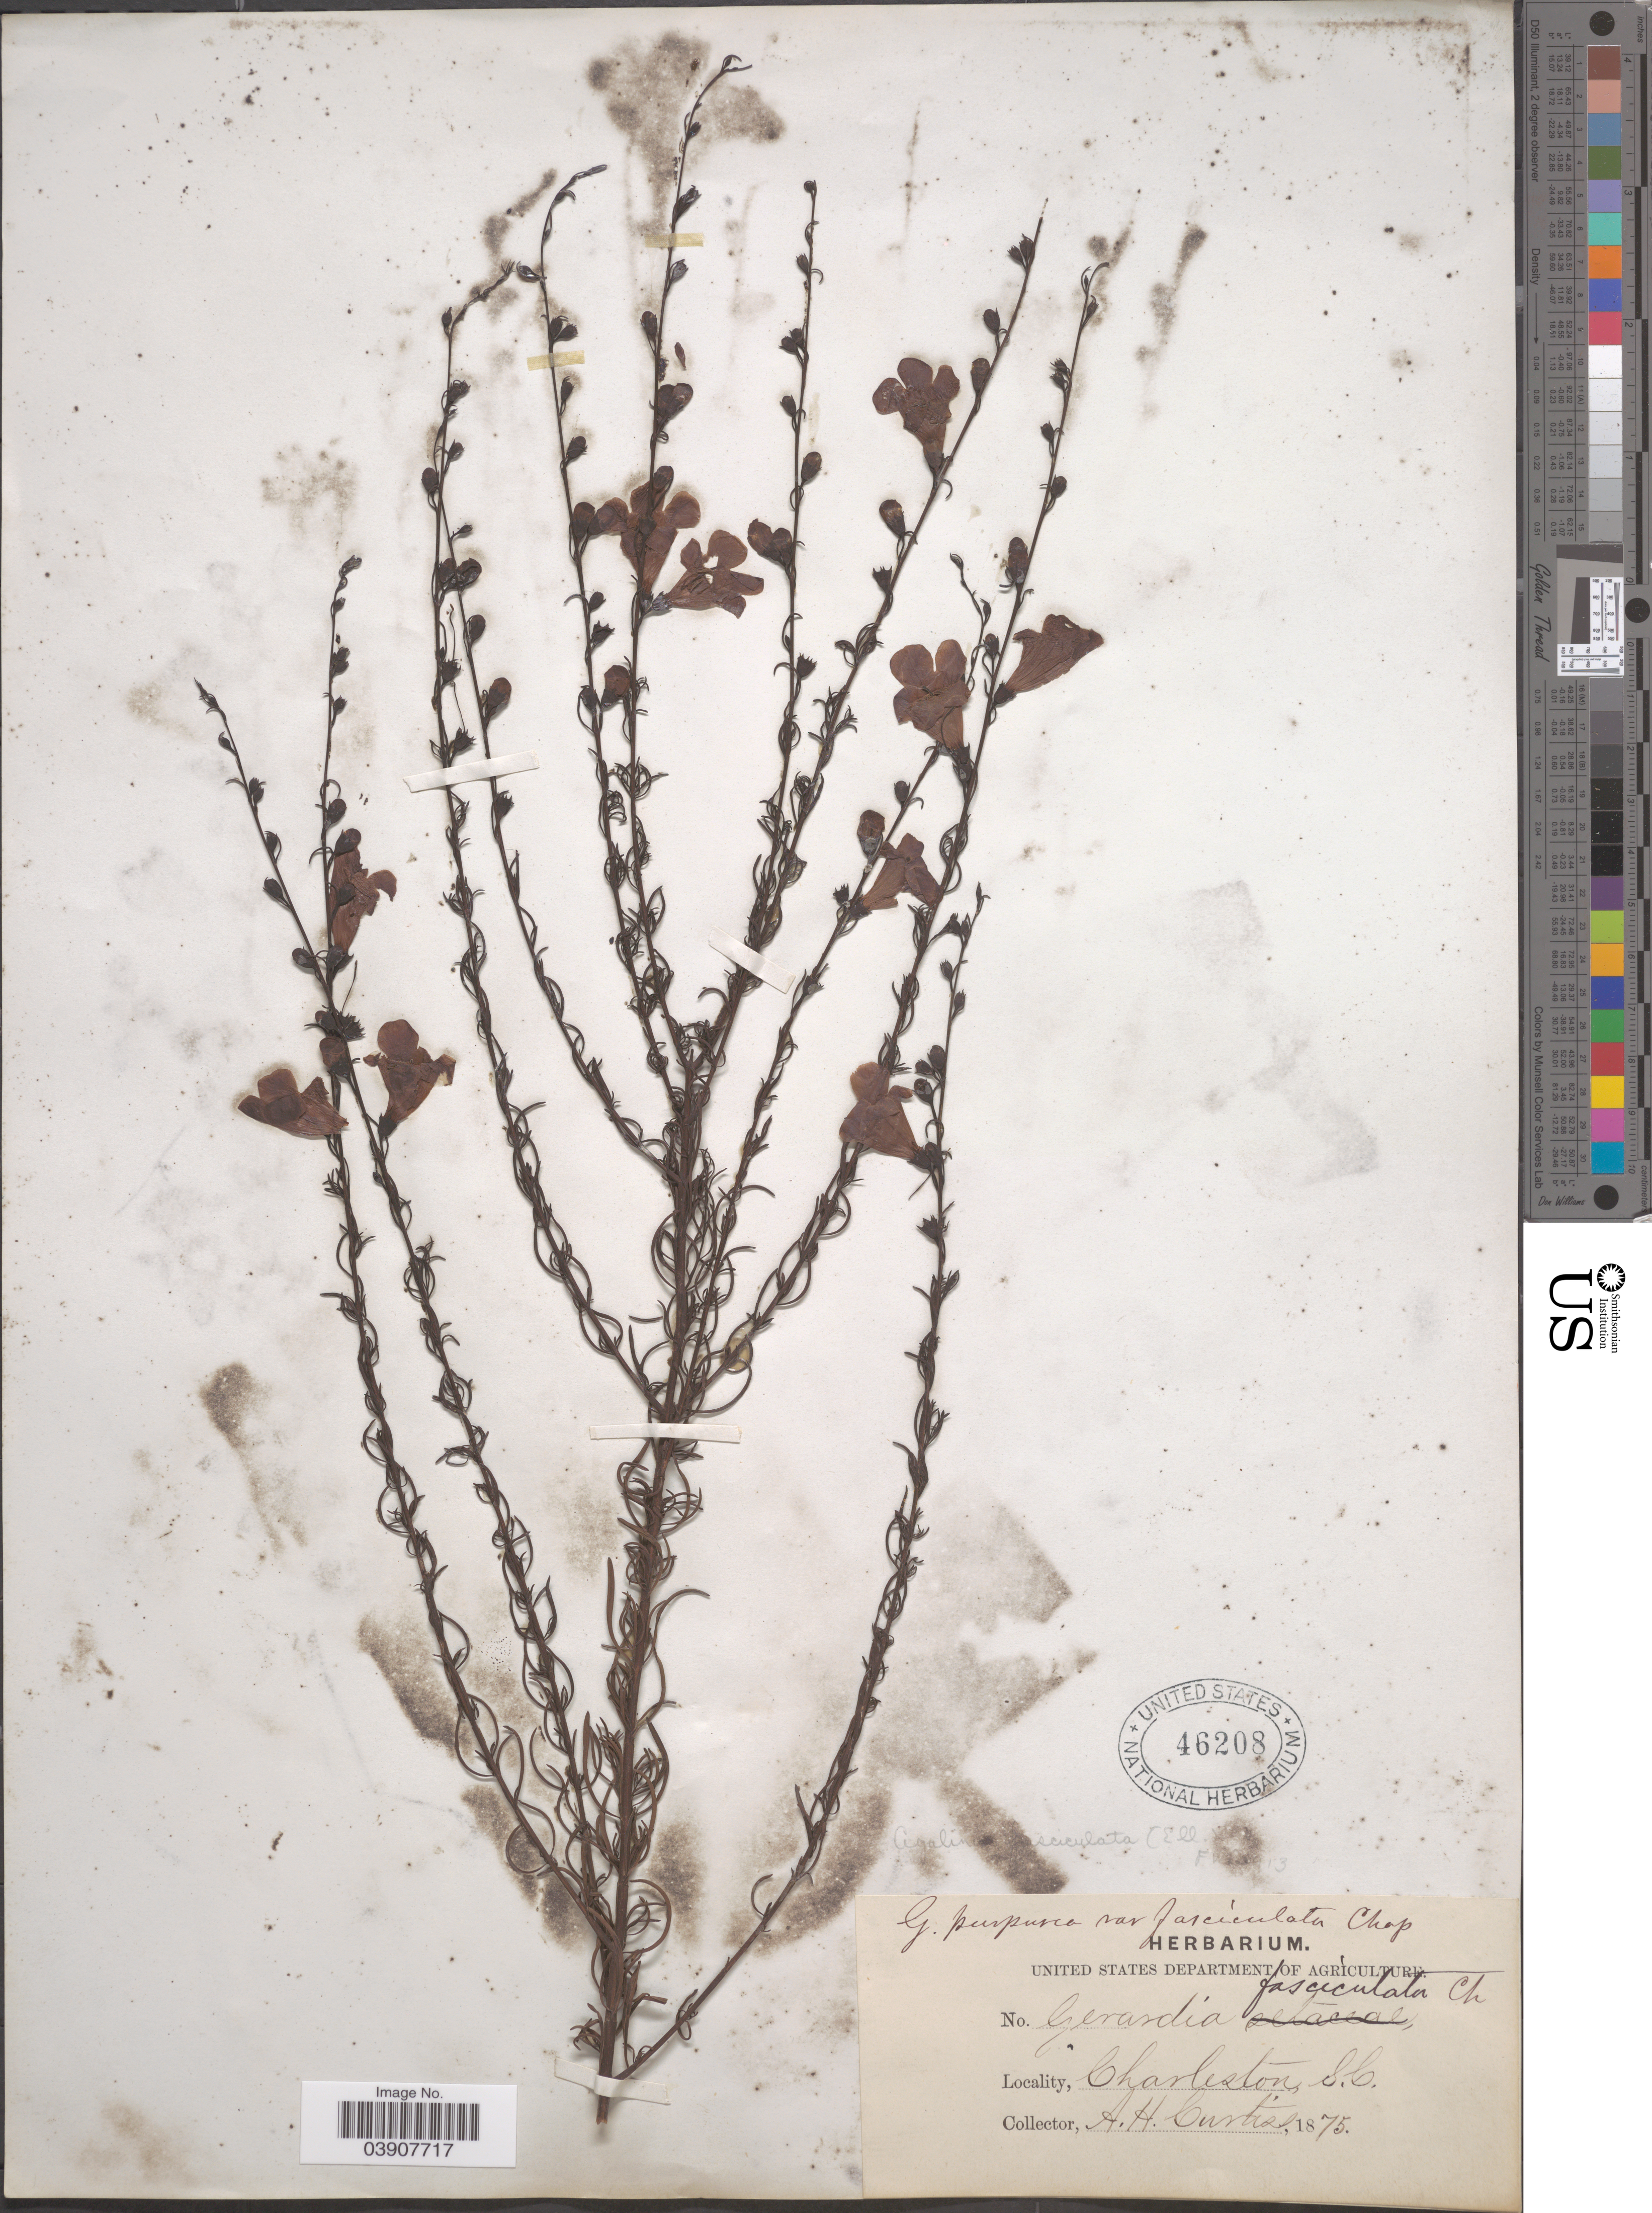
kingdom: Plantae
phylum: Tracheophyta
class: Magnoliopsida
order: Lamiales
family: Orobanchaceae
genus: Agalinis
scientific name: Agalinis fasciculata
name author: (Elliott) Raf.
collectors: A. H. Curtiss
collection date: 1875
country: United States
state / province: South Carolina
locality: Charleston.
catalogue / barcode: US 46208